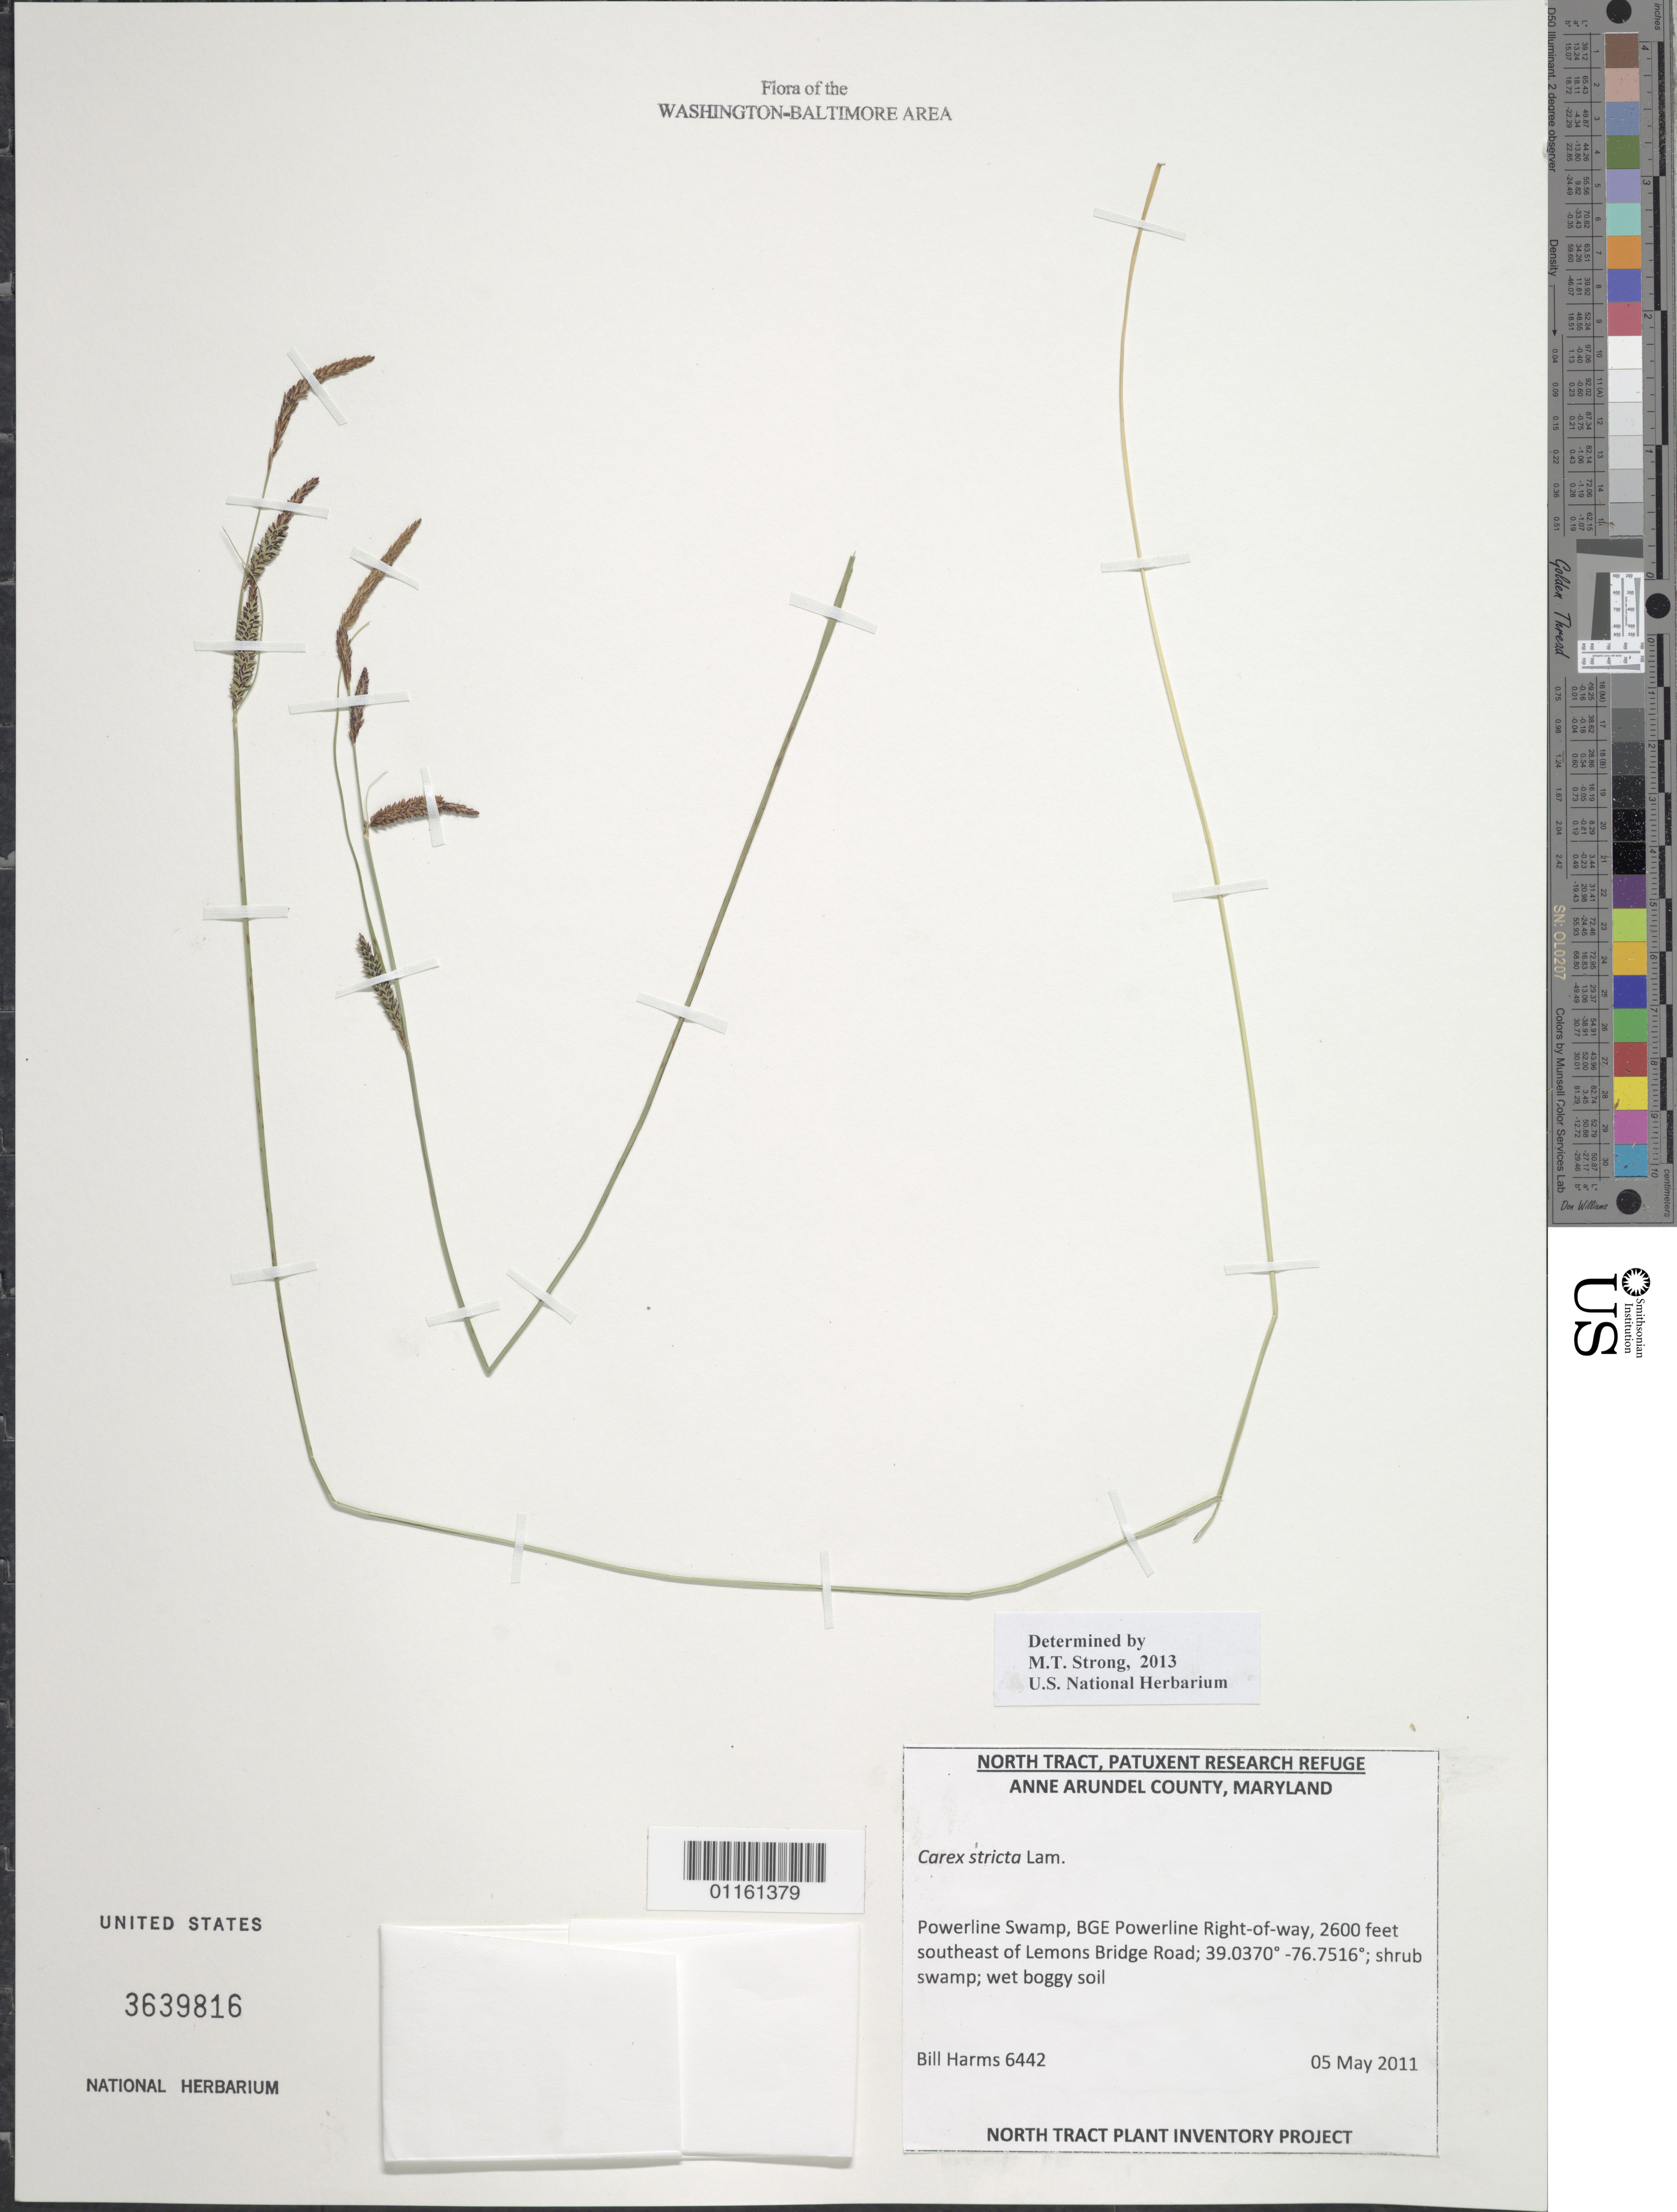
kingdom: Plantae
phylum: Tracheophyta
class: Liliopsida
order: Poales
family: Cyperaceae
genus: Carex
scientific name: Carex stricta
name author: Lam.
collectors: B. Harms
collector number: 6442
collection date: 2011-05-05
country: United States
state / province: Maryland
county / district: Anne Arundel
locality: Powerline Swamp, BGE Powerline Right-of-way, 2600 feet southeast of Lemons Bridge Road.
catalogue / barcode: US 3639816